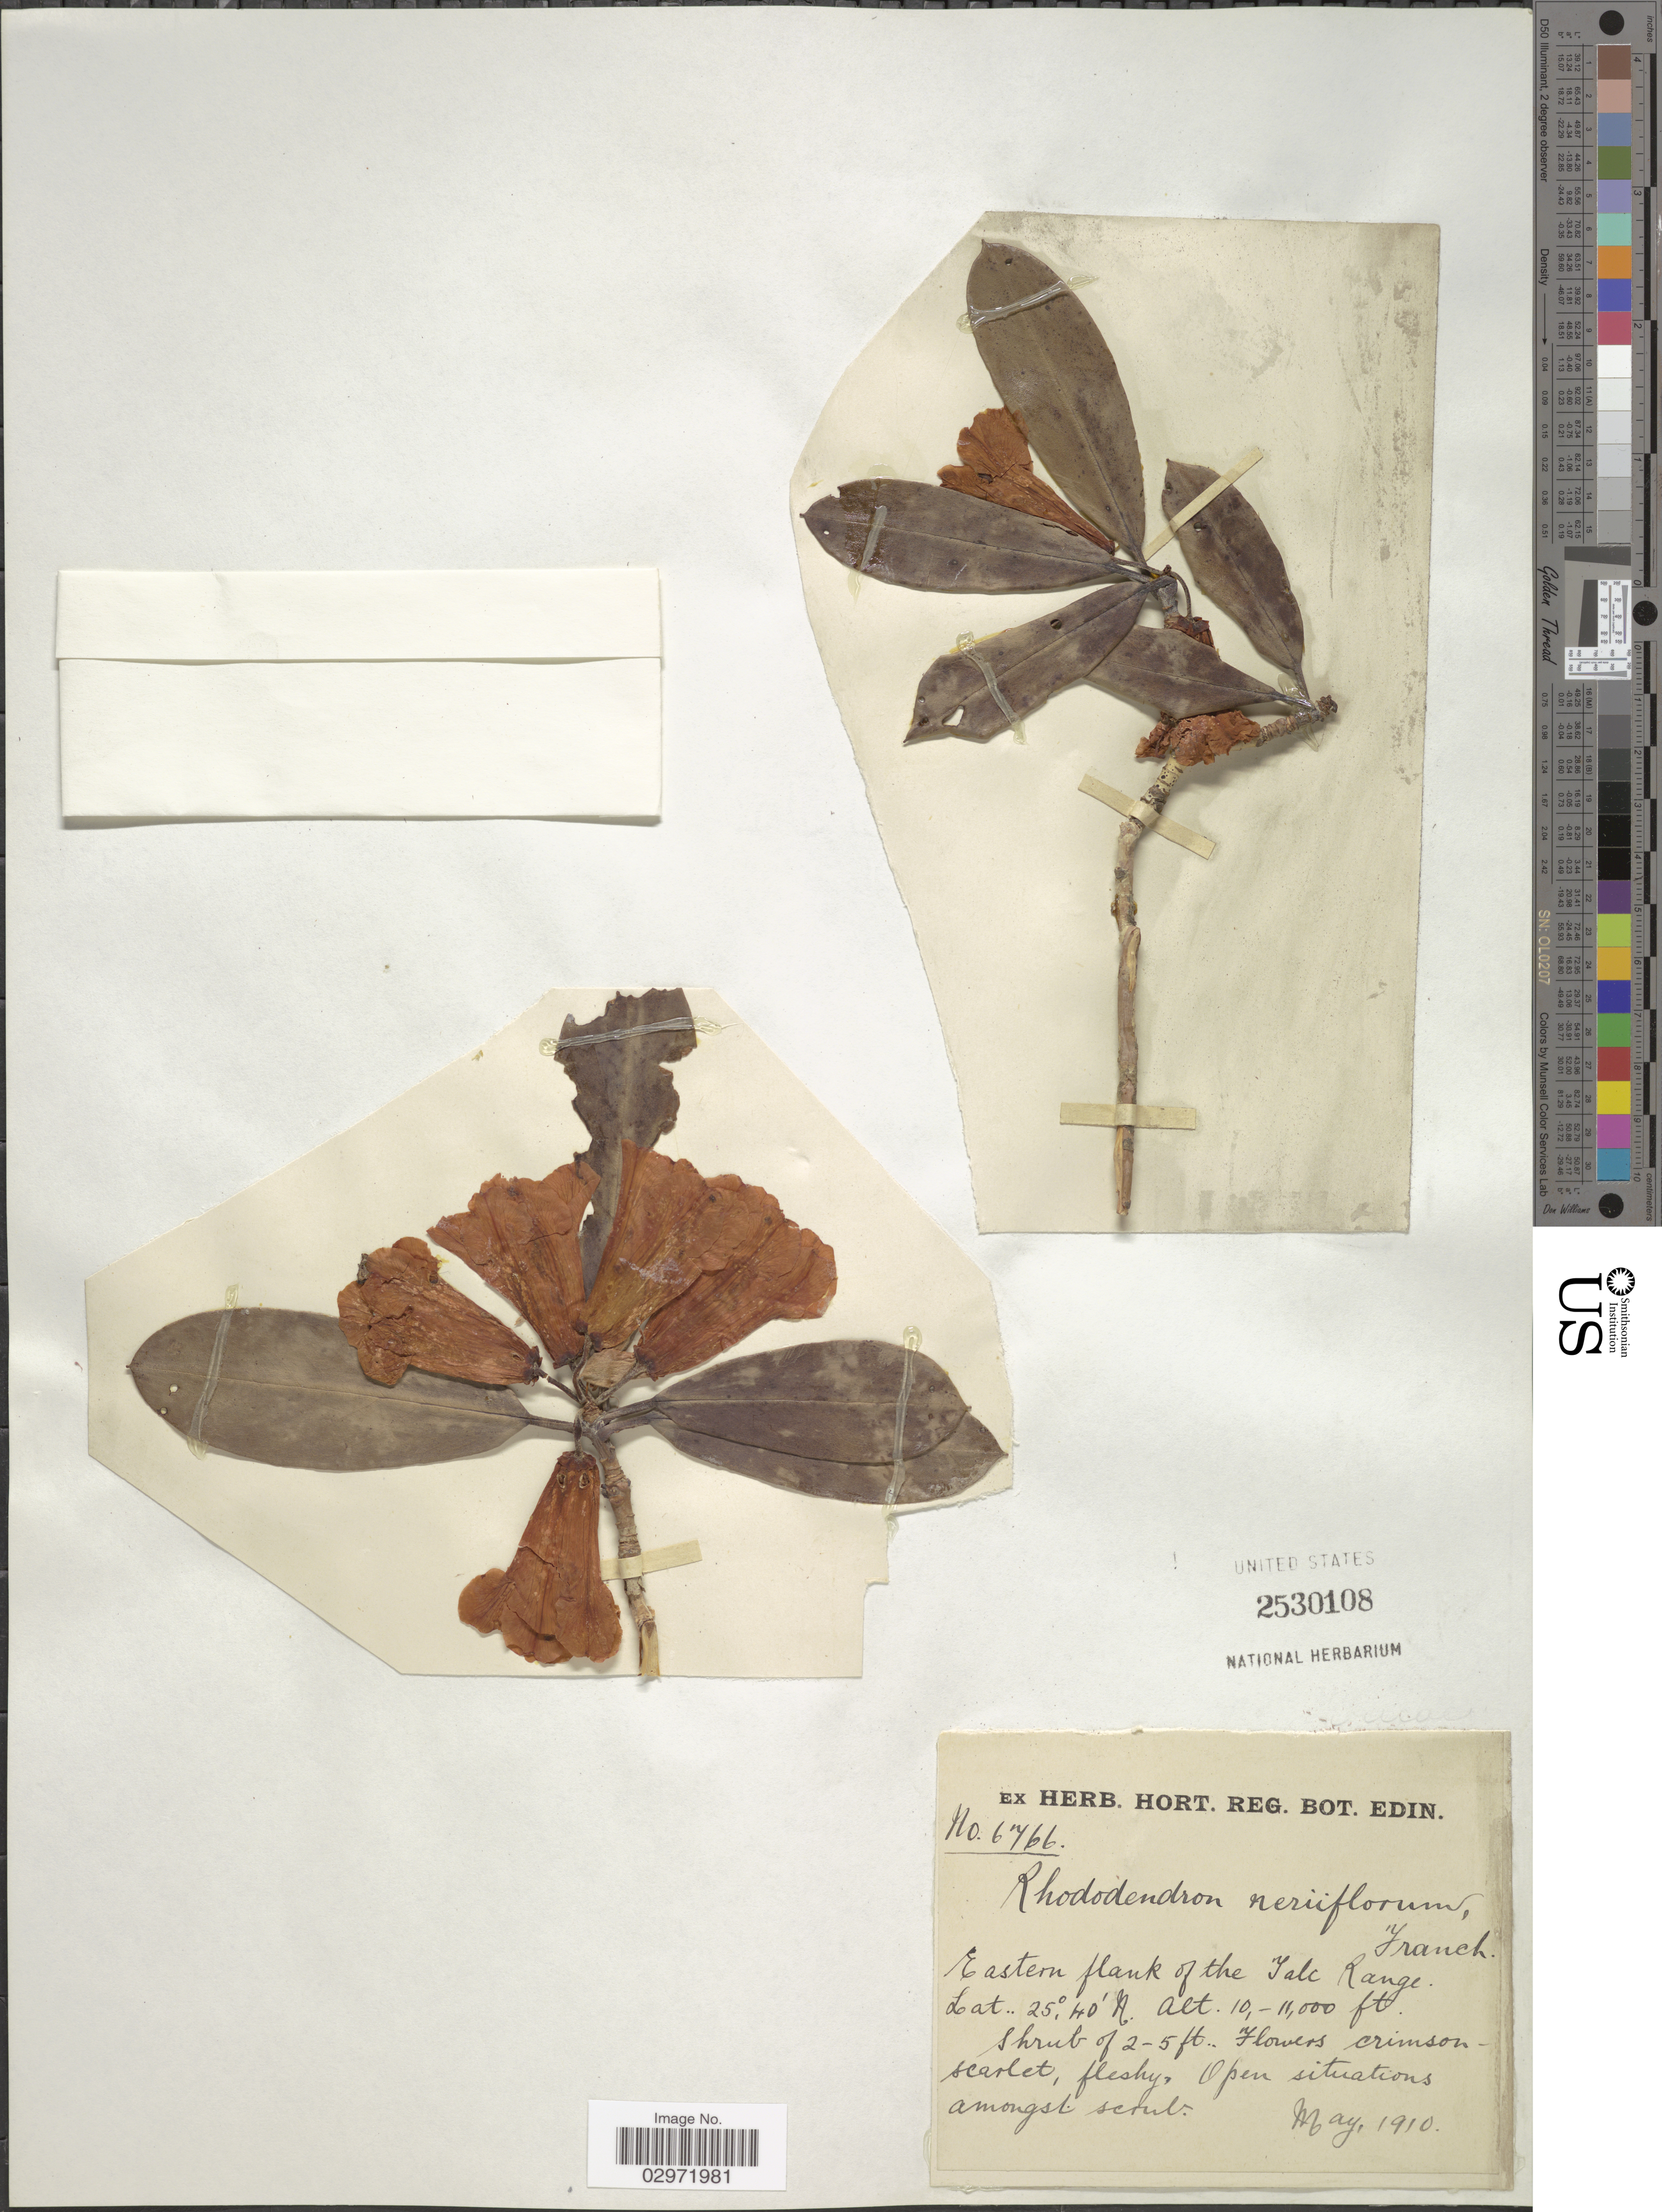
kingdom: Plantae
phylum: Tracheophyta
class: Magnoliopsida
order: Ericales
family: Ericaceae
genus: Rhododendron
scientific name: Rhododendron neriiflorum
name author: Franch.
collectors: Ex herb. Hort. Reg. Bot. Edin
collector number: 6766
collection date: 1910-05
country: China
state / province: Yunnan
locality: Eastern flank of the Tali Range.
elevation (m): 3048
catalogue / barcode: US 2530108